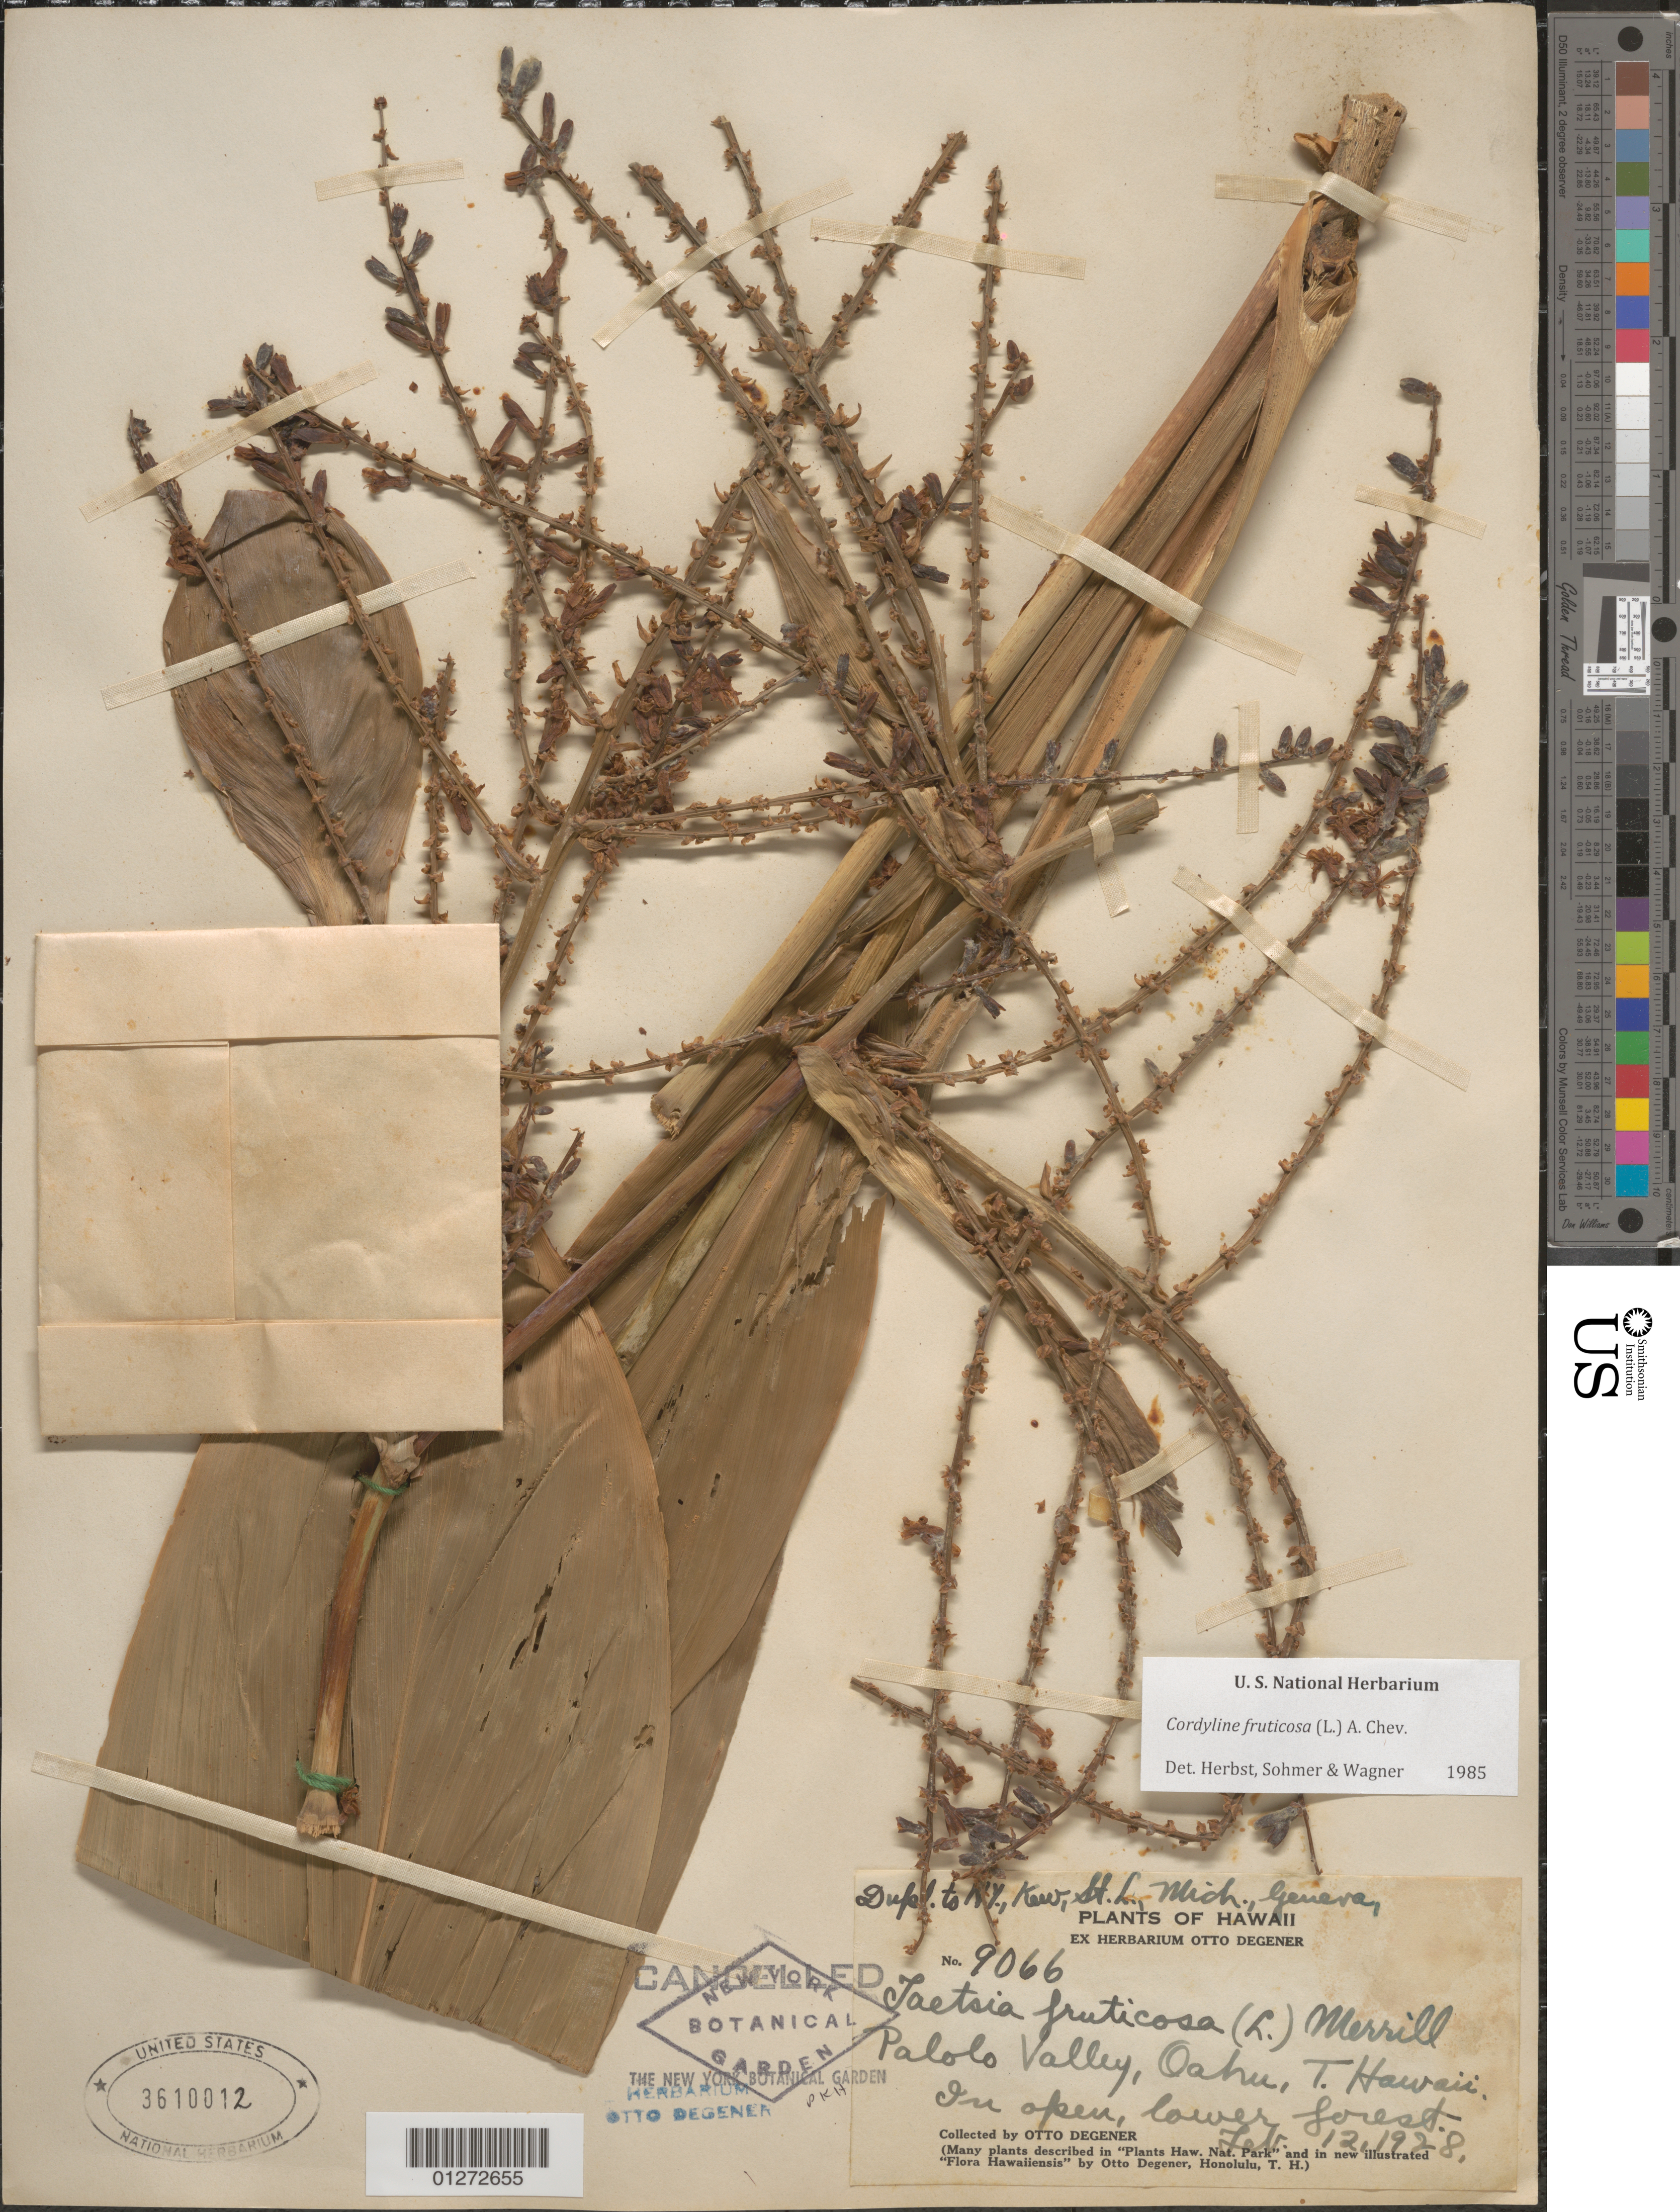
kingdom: Plantae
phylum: Tracheophyta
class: Liliopsida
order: Asparagales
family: Asparagaceae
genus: Cordyline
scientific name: Cordyline fruticosa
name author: (L.) A. Chev.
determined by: Wagner, W. L., (BOT), Smithsonian Institution - National Museum of Natural History (UNITED STATES)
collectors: O. Degener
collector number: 9066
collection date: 1928-02-12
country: United States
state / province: Hawaii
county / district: Honolulu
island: Oahu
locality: Palolo Valley.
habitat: Open, lower forest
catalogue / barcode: US 3610012